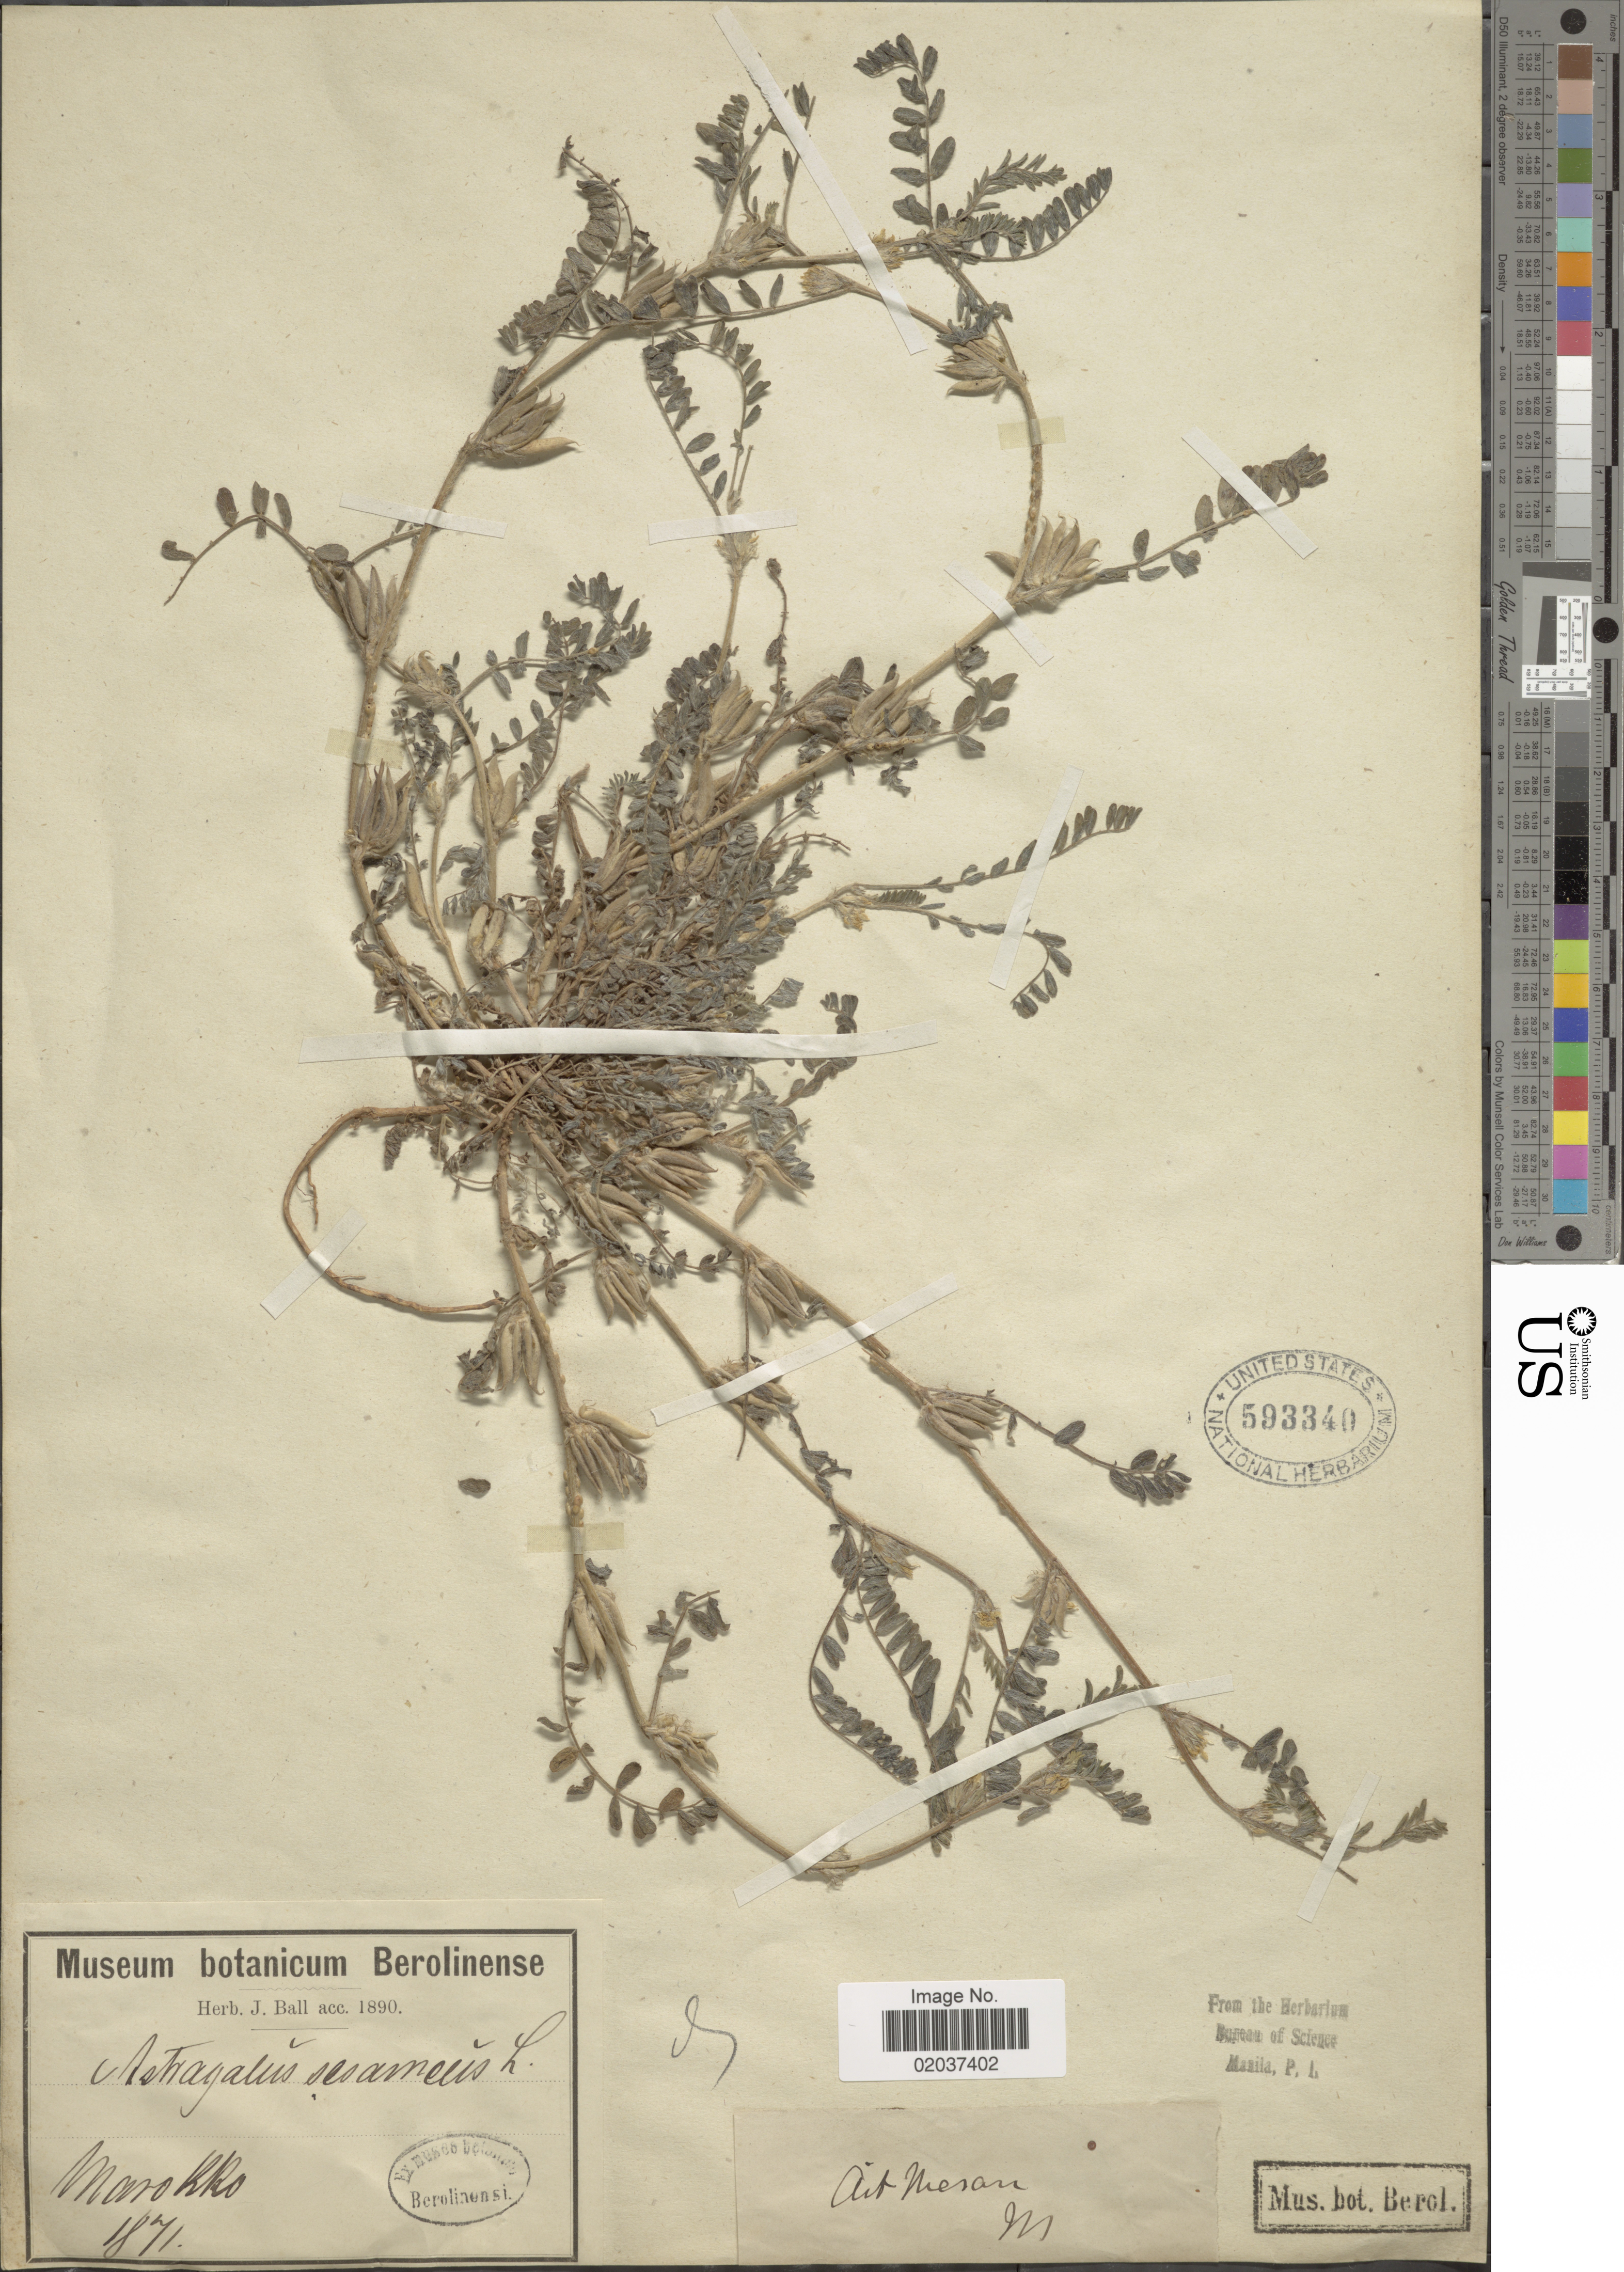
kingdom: Plantae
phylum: Tracheophyta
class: Magnoliopsida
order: Fabales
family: Fabaceae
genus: Astragalus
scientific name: Astragalus sesameus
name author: L.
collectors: ex herb. John Ball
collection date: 1871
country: Morocco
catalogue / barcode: US 593340